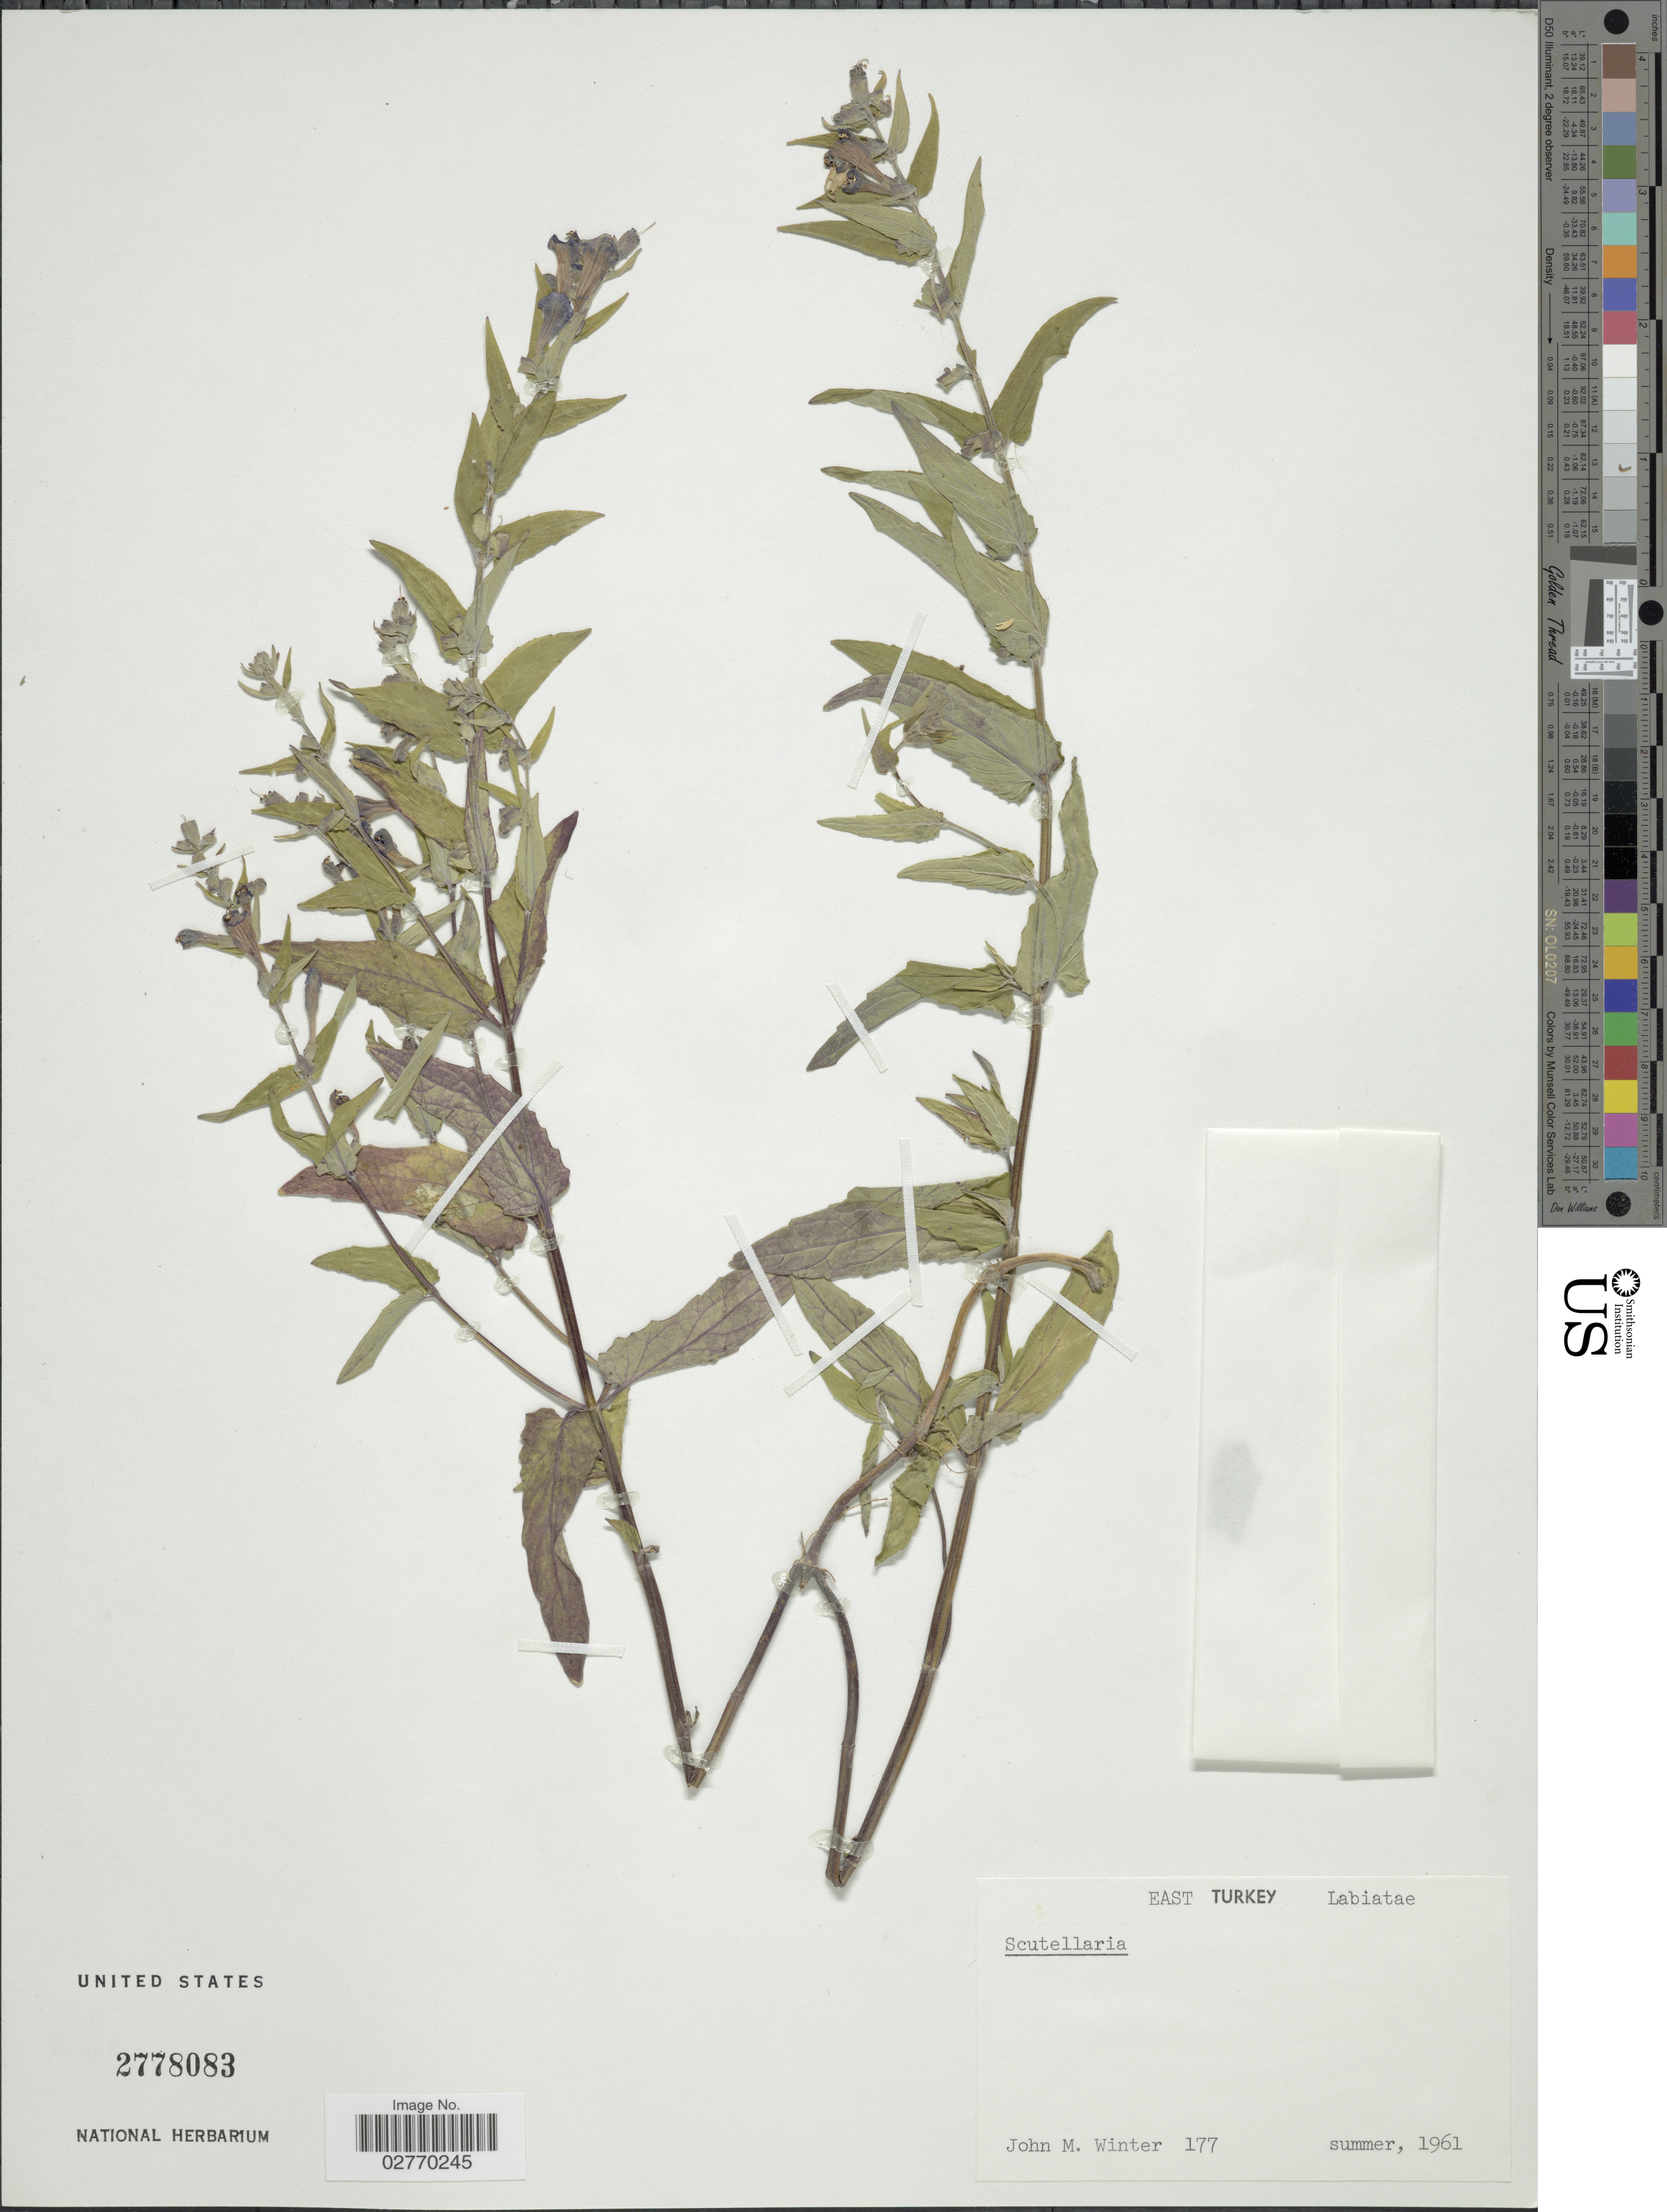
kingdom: Plantae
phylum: Tracheophyta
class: Magnoliopsida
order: Lamiales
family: Lamiaceae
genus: Scutellaria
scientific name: Scutellaria sp.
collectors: J. M. Winter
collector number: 177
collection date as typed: summer, 1961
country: Turkey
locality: East Turkey.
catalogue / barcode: US 2778083